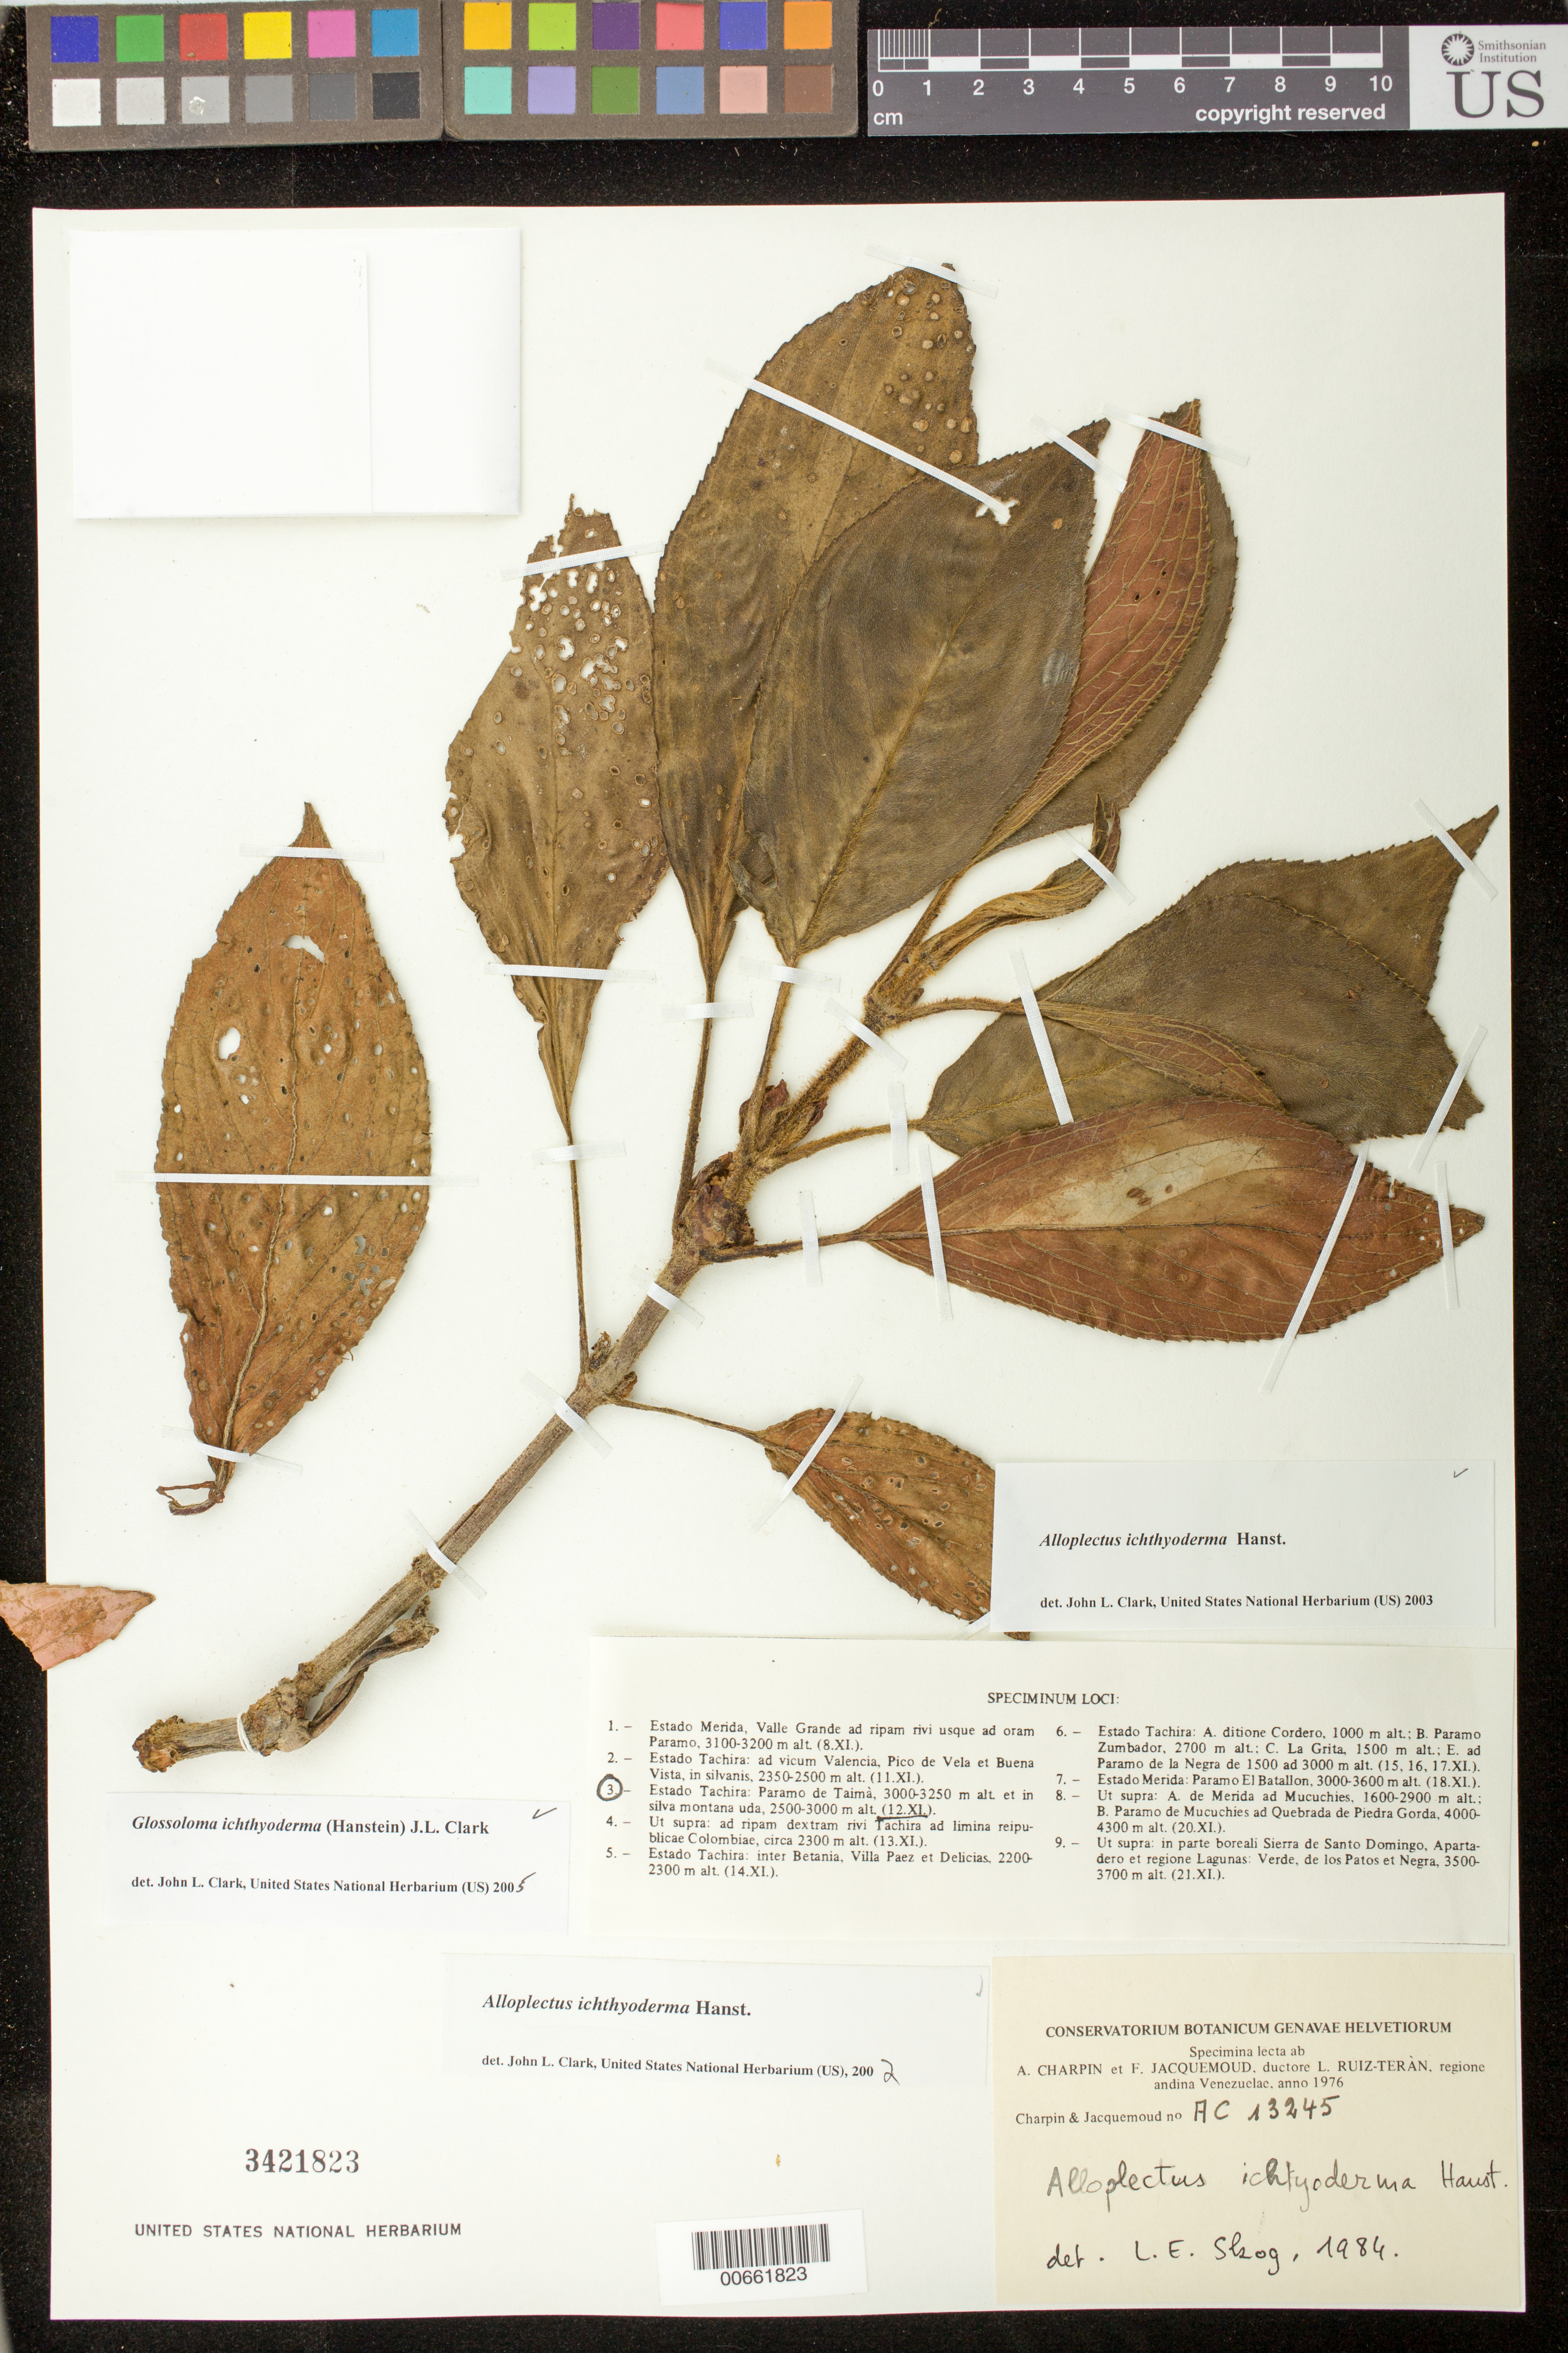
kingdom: Plantae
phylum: Tracheophyta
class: Magnoliopsida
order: Lamiales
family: Gesneriaceae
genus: Glossoloma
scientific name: Glossoloma ichthyoderma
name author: (Hanst.) J.L. Clark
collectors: A. S. Charpin & F. Jacquemoud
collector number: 13245 AC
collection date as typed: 12 Nov 1976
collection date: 1976-11-12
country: Venezuela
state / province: Táchira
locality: Paramo de Taima… et in silva montana uda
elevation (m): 2400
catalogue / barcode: US 3421823